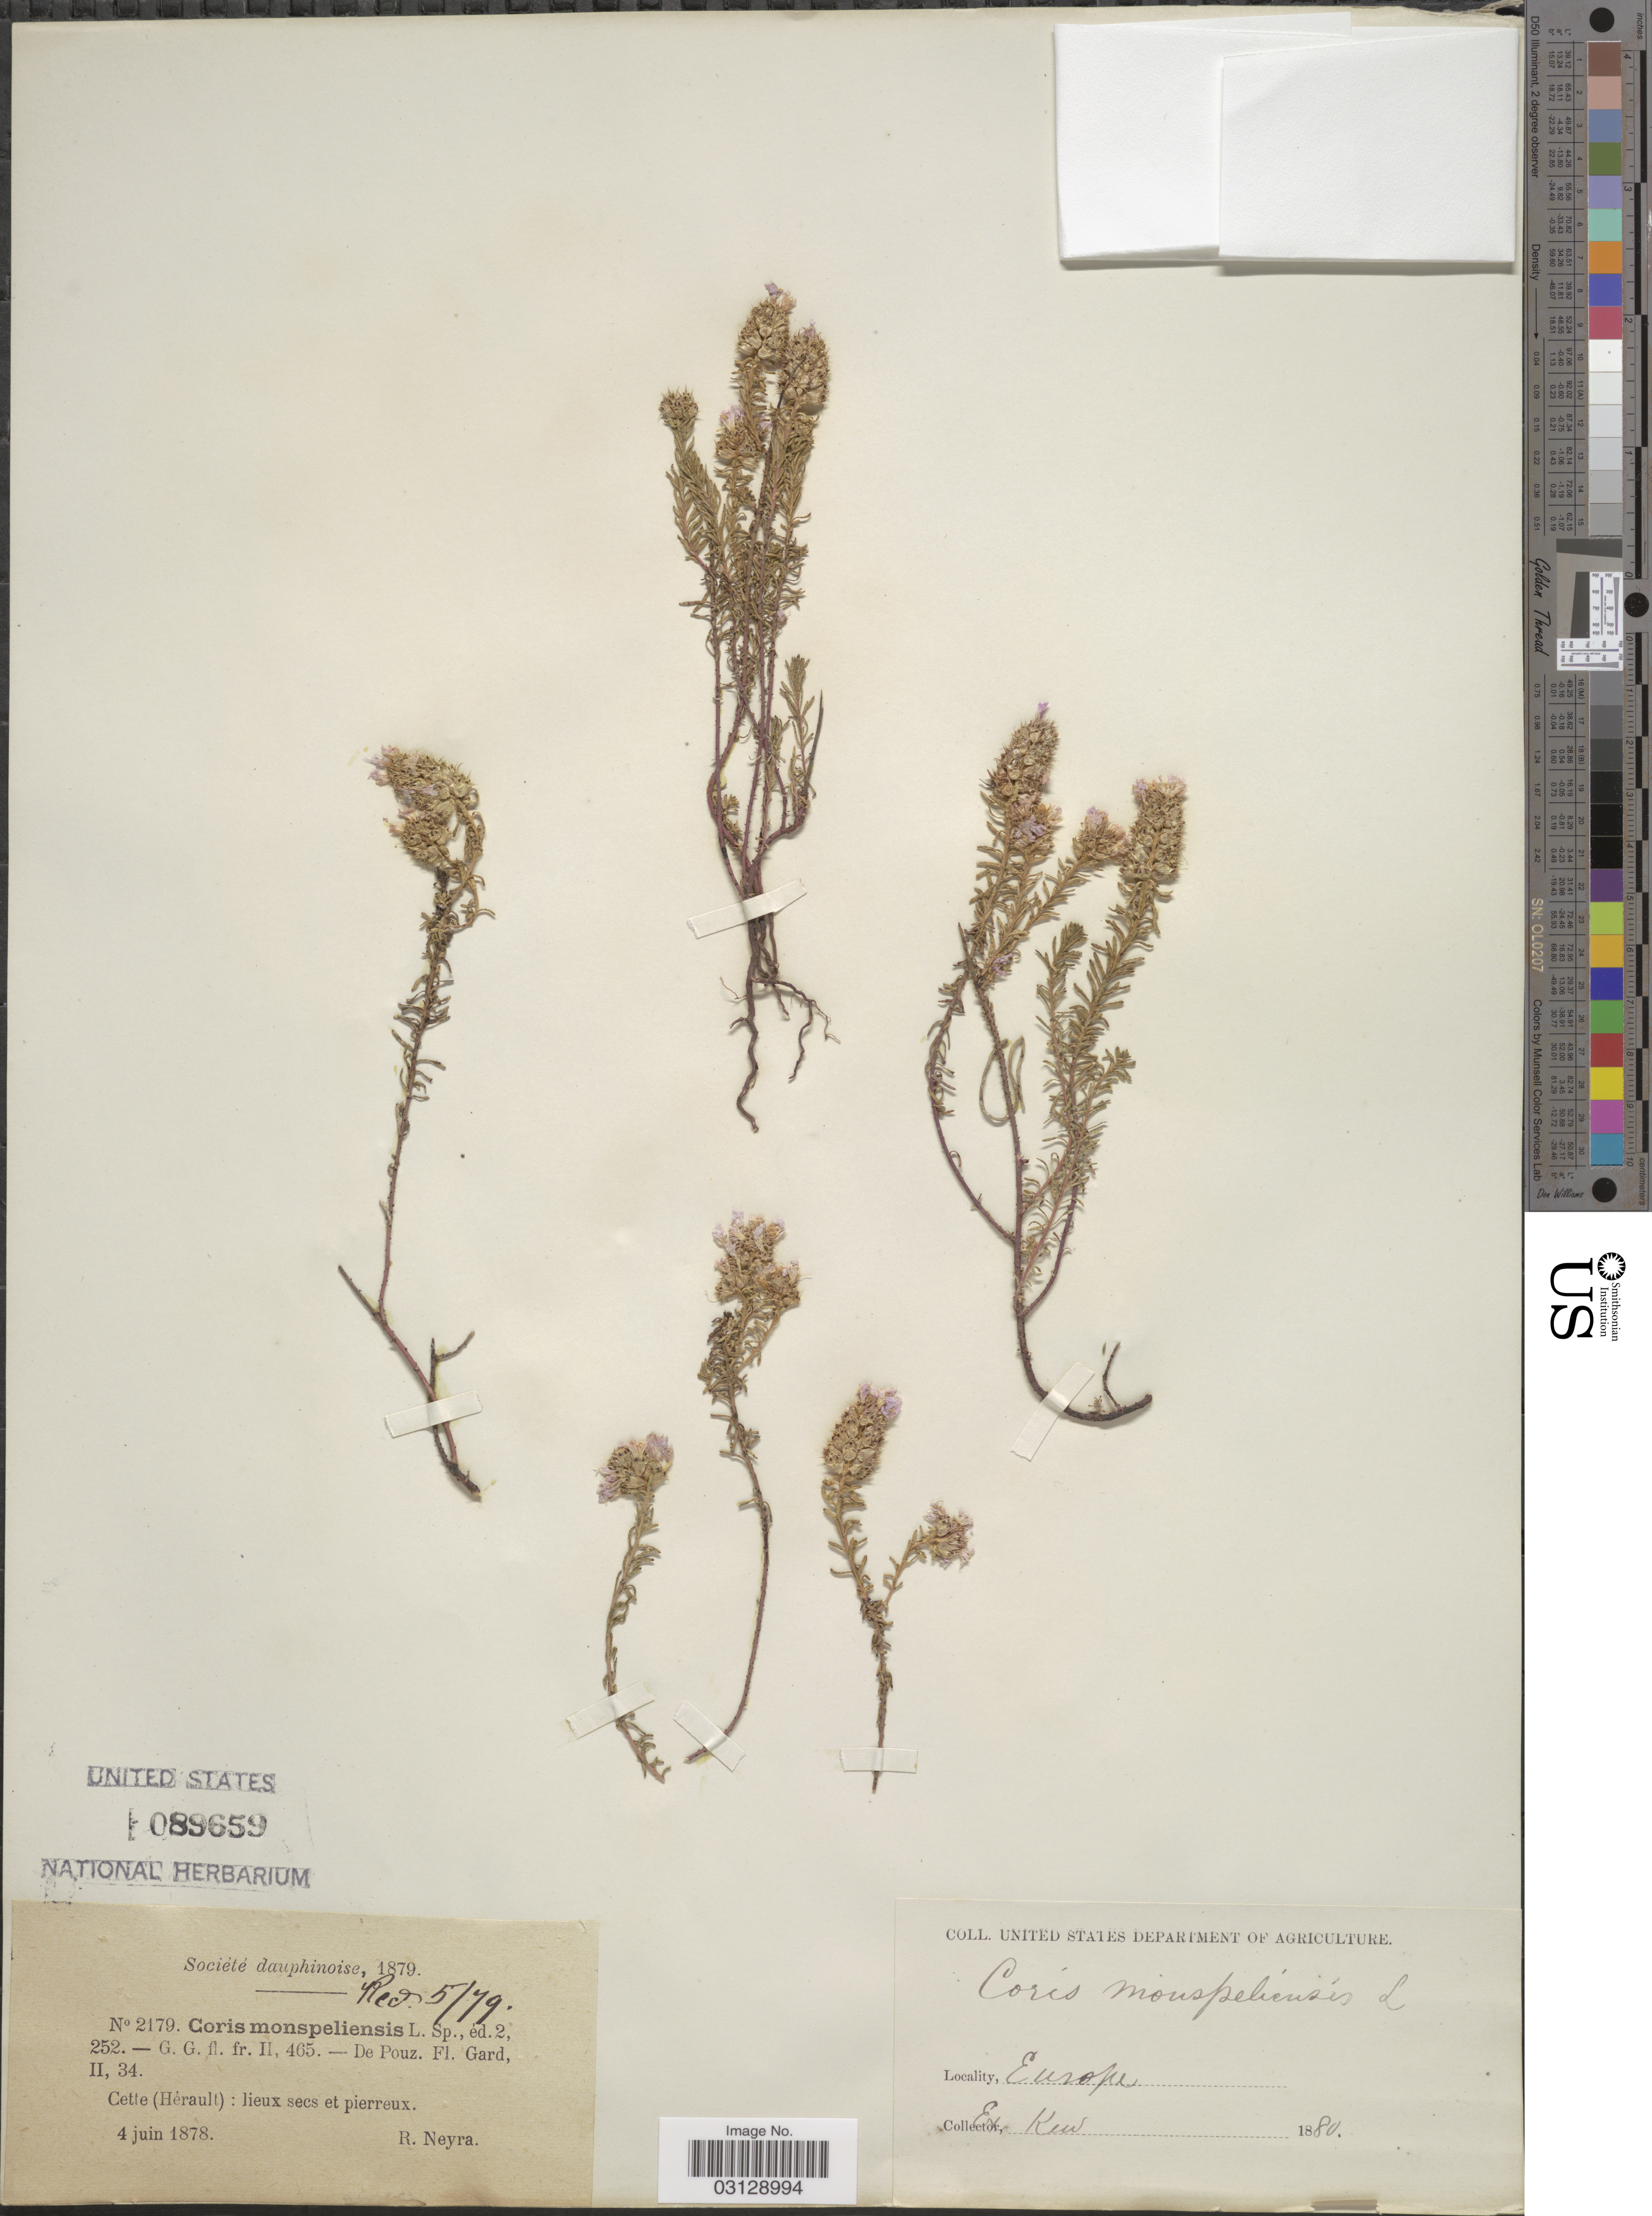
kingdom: Plantae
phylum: Tracheophyta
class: Magnoliopsida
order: Ericales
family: Primulaceae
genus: Coris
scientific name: Coris monspeliensis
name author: L.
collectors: R. Neyra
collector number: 2179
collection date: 1878-06-04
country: France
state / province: Occitanie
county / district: Hérault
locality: Cette (Hérault): lieux secs et pierreux. Europe.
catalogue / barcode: US 89659